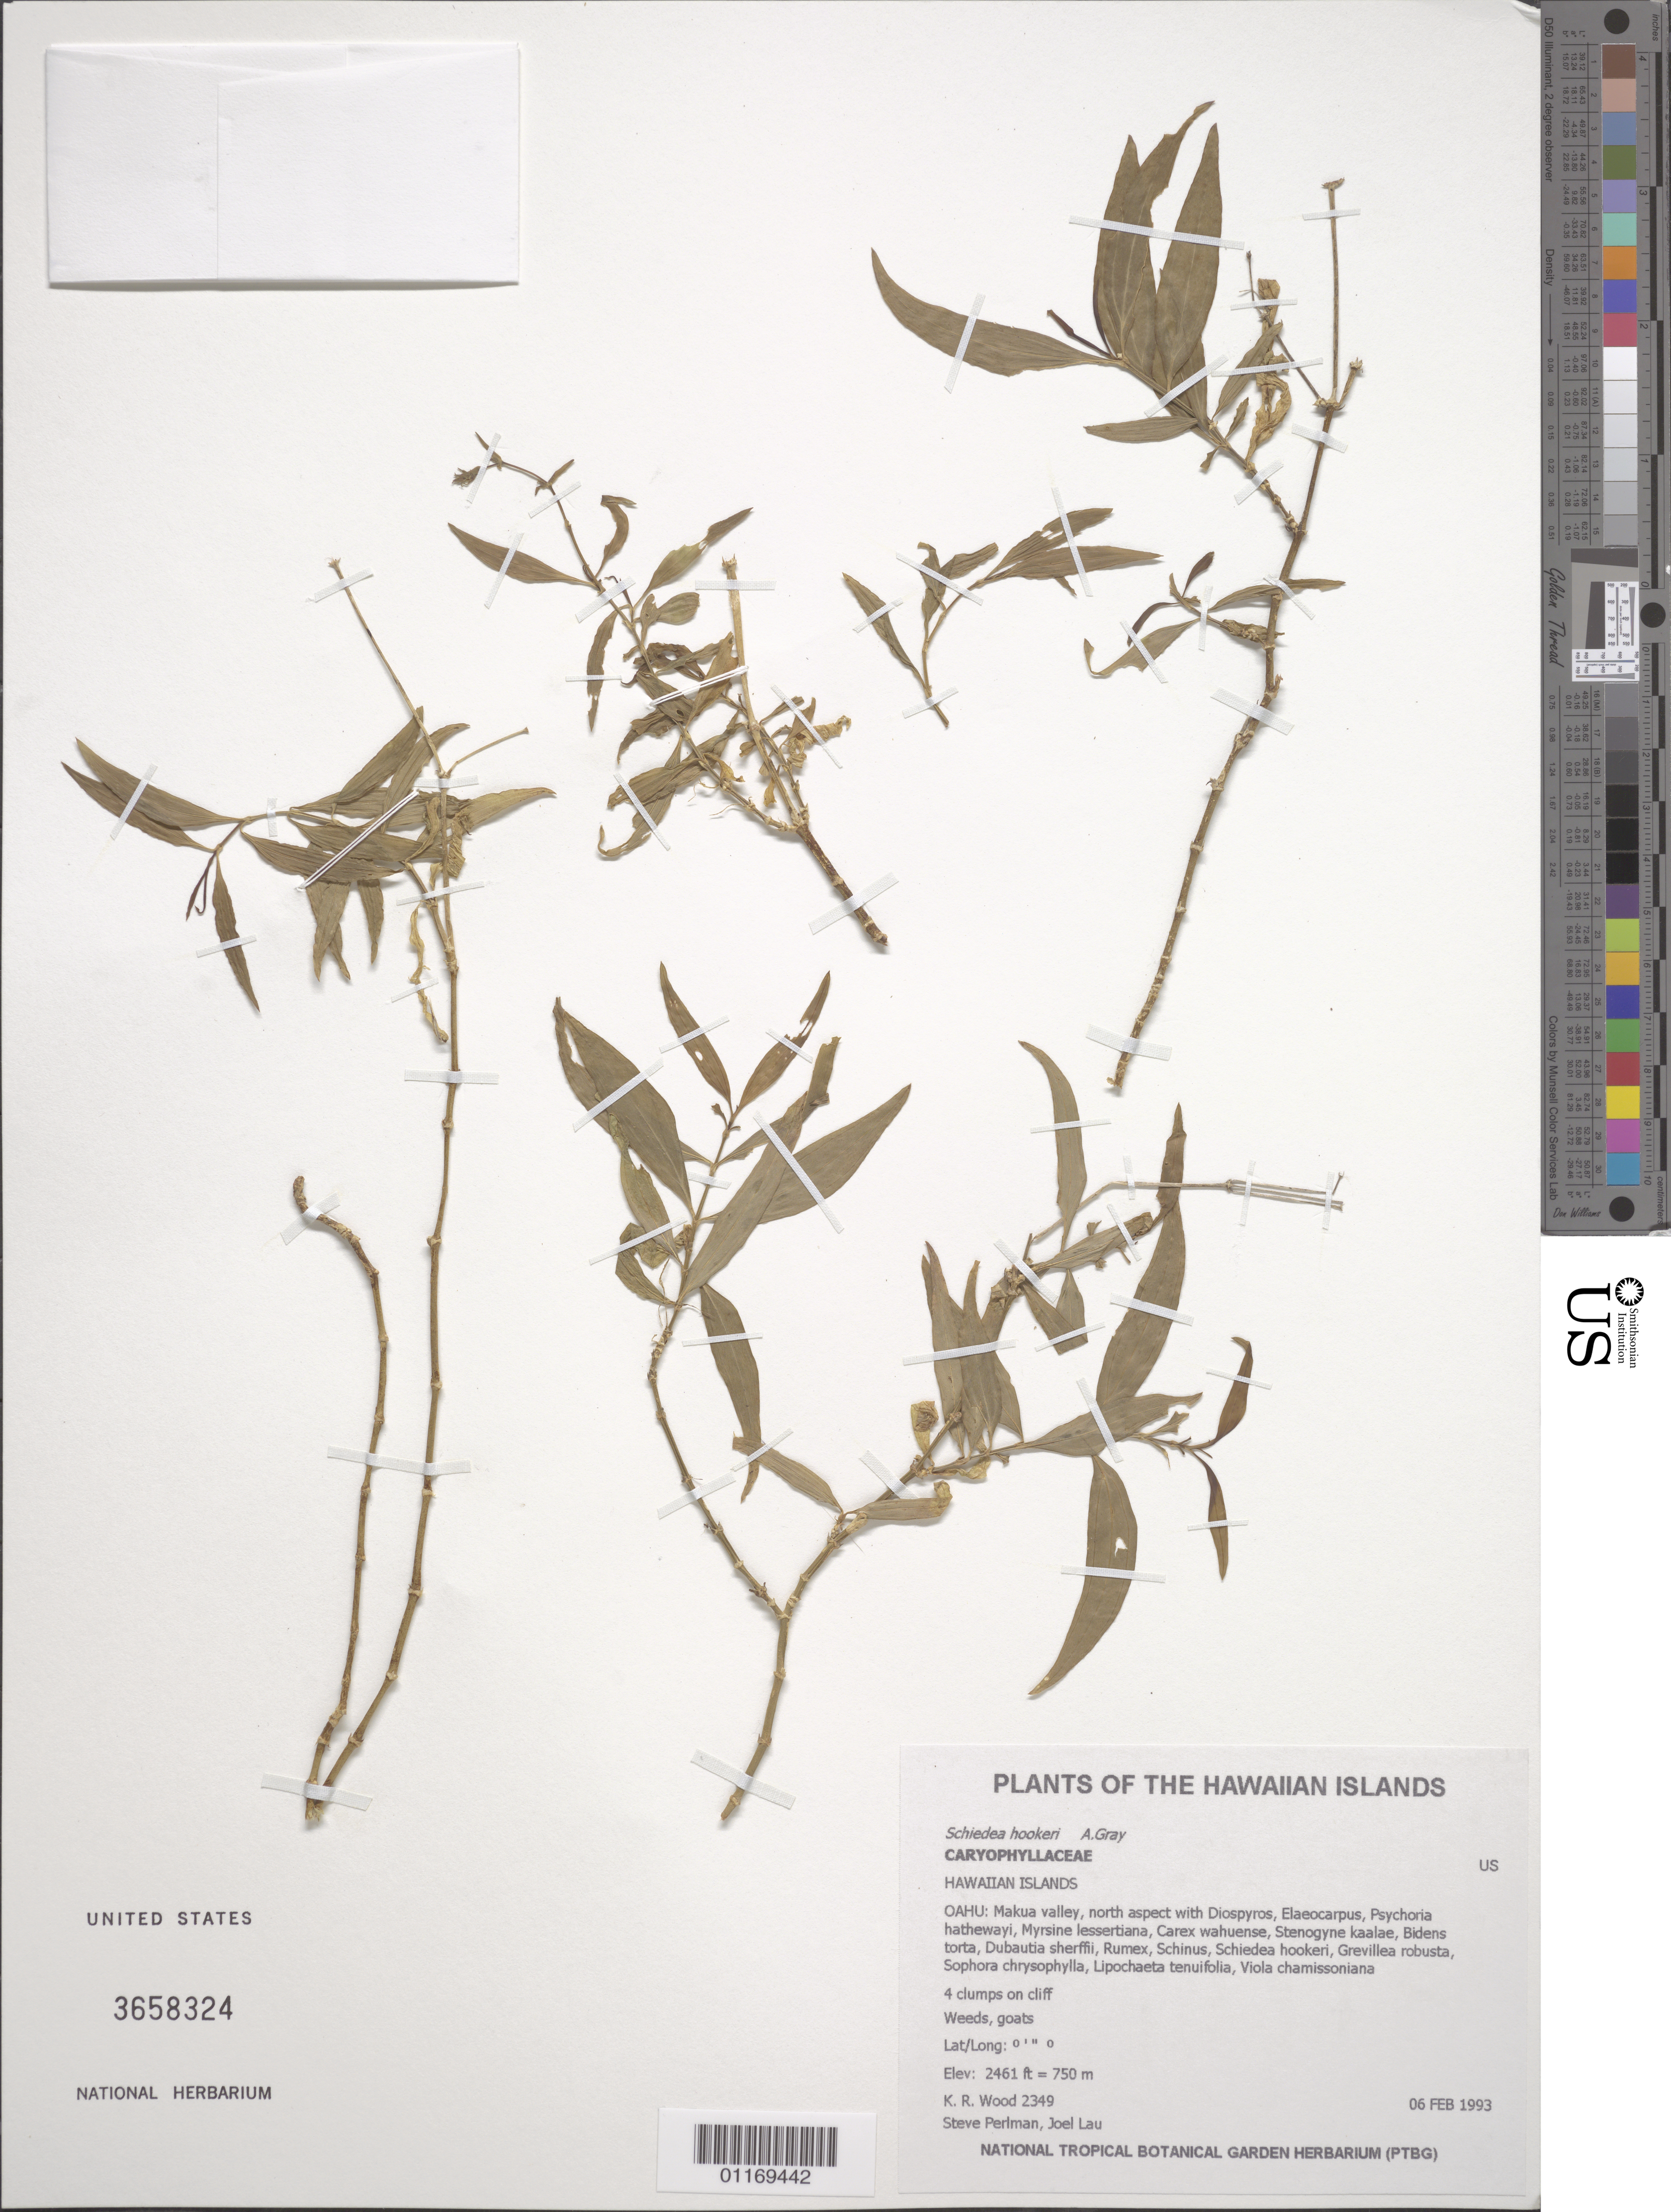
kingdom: Plantae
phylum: Tracheophyta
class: Magnoliopsida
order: Caryophyllales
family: Caryophyllaceae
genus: Schiedea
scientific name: Schiedea hookeri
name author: A. Gray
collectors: K. R. Wood, S. P. Perlman & J. Lau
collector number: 2349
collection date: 1993-02-06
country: United States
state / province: Hawaii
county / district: Honolulu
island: Oahu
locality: Makua valley, north aspect.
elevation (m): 750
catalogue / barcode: US 3658324